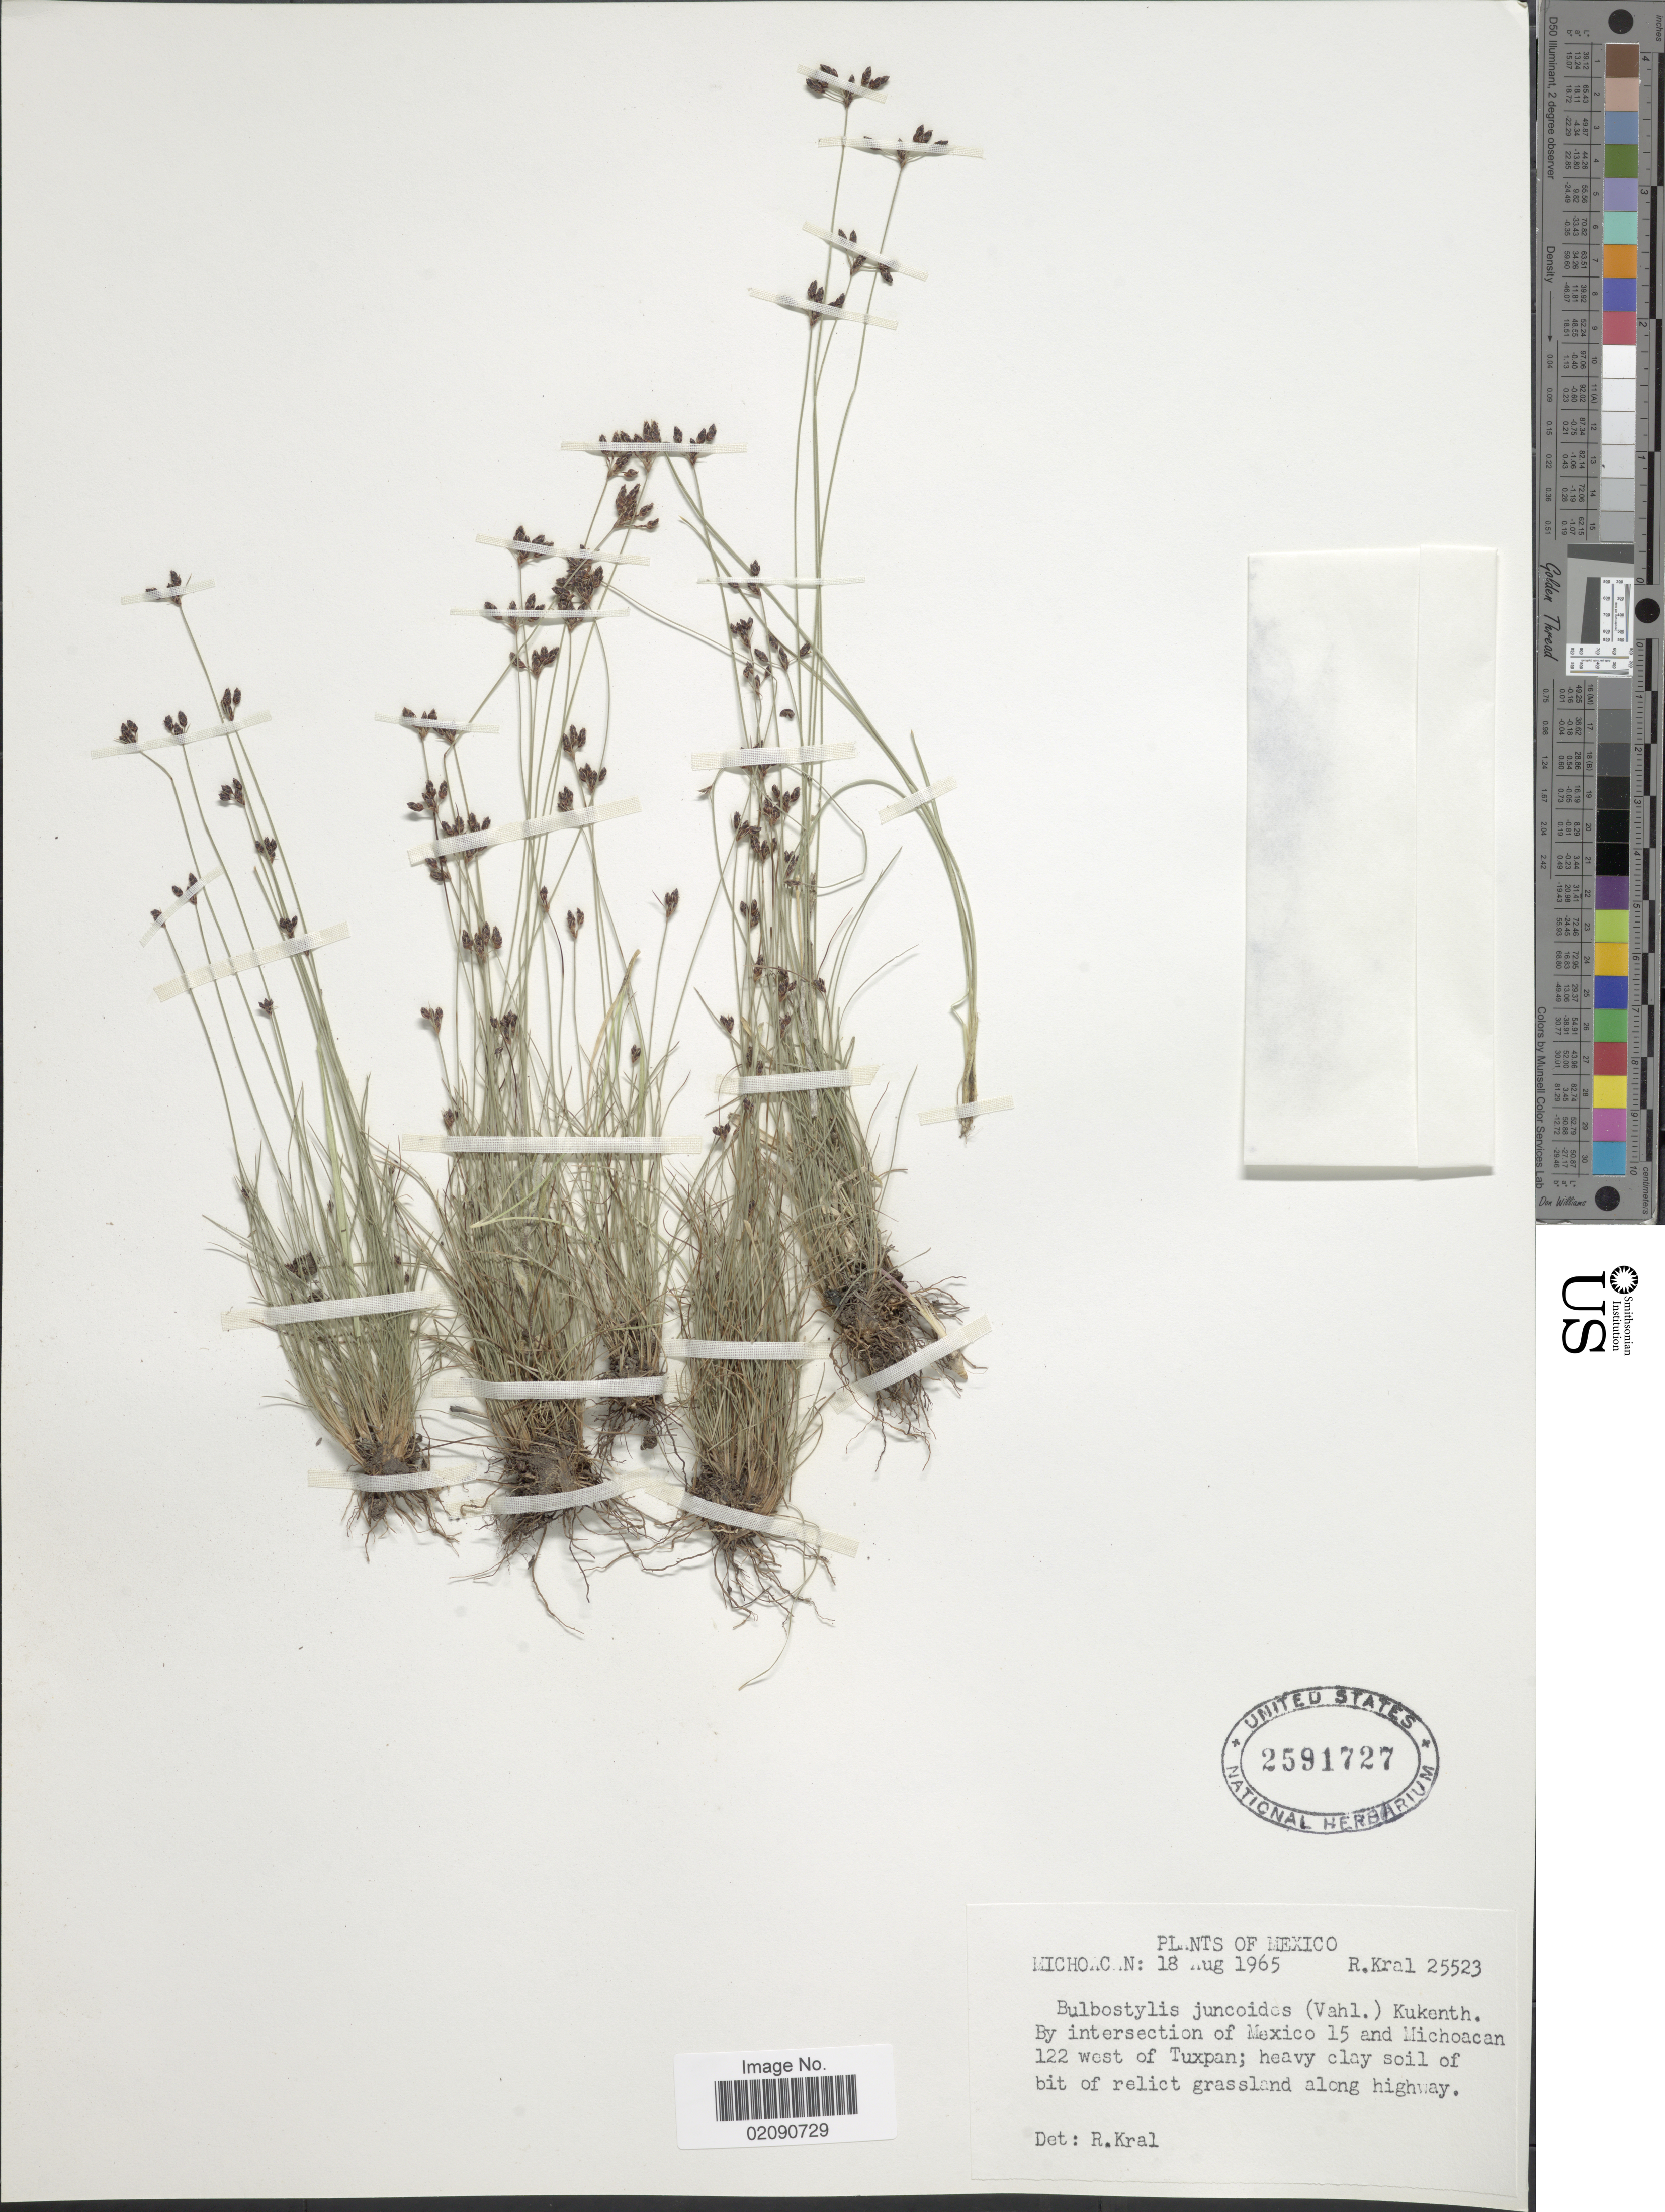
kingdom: Plantae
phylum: Tracheophyta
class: Liliopsida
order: Poales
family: Cyperaceae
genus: Bulbostylis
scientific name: Bulbostylis juncoides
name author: (Vahl) Kük. ex Herter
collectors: R. Kral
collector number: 25523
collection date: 1965-08-18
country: Mexico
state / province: Michoacán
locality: By intersection of Mexico 15 and Michoacan 122 west of Tuxpan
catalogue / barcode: US 2591727